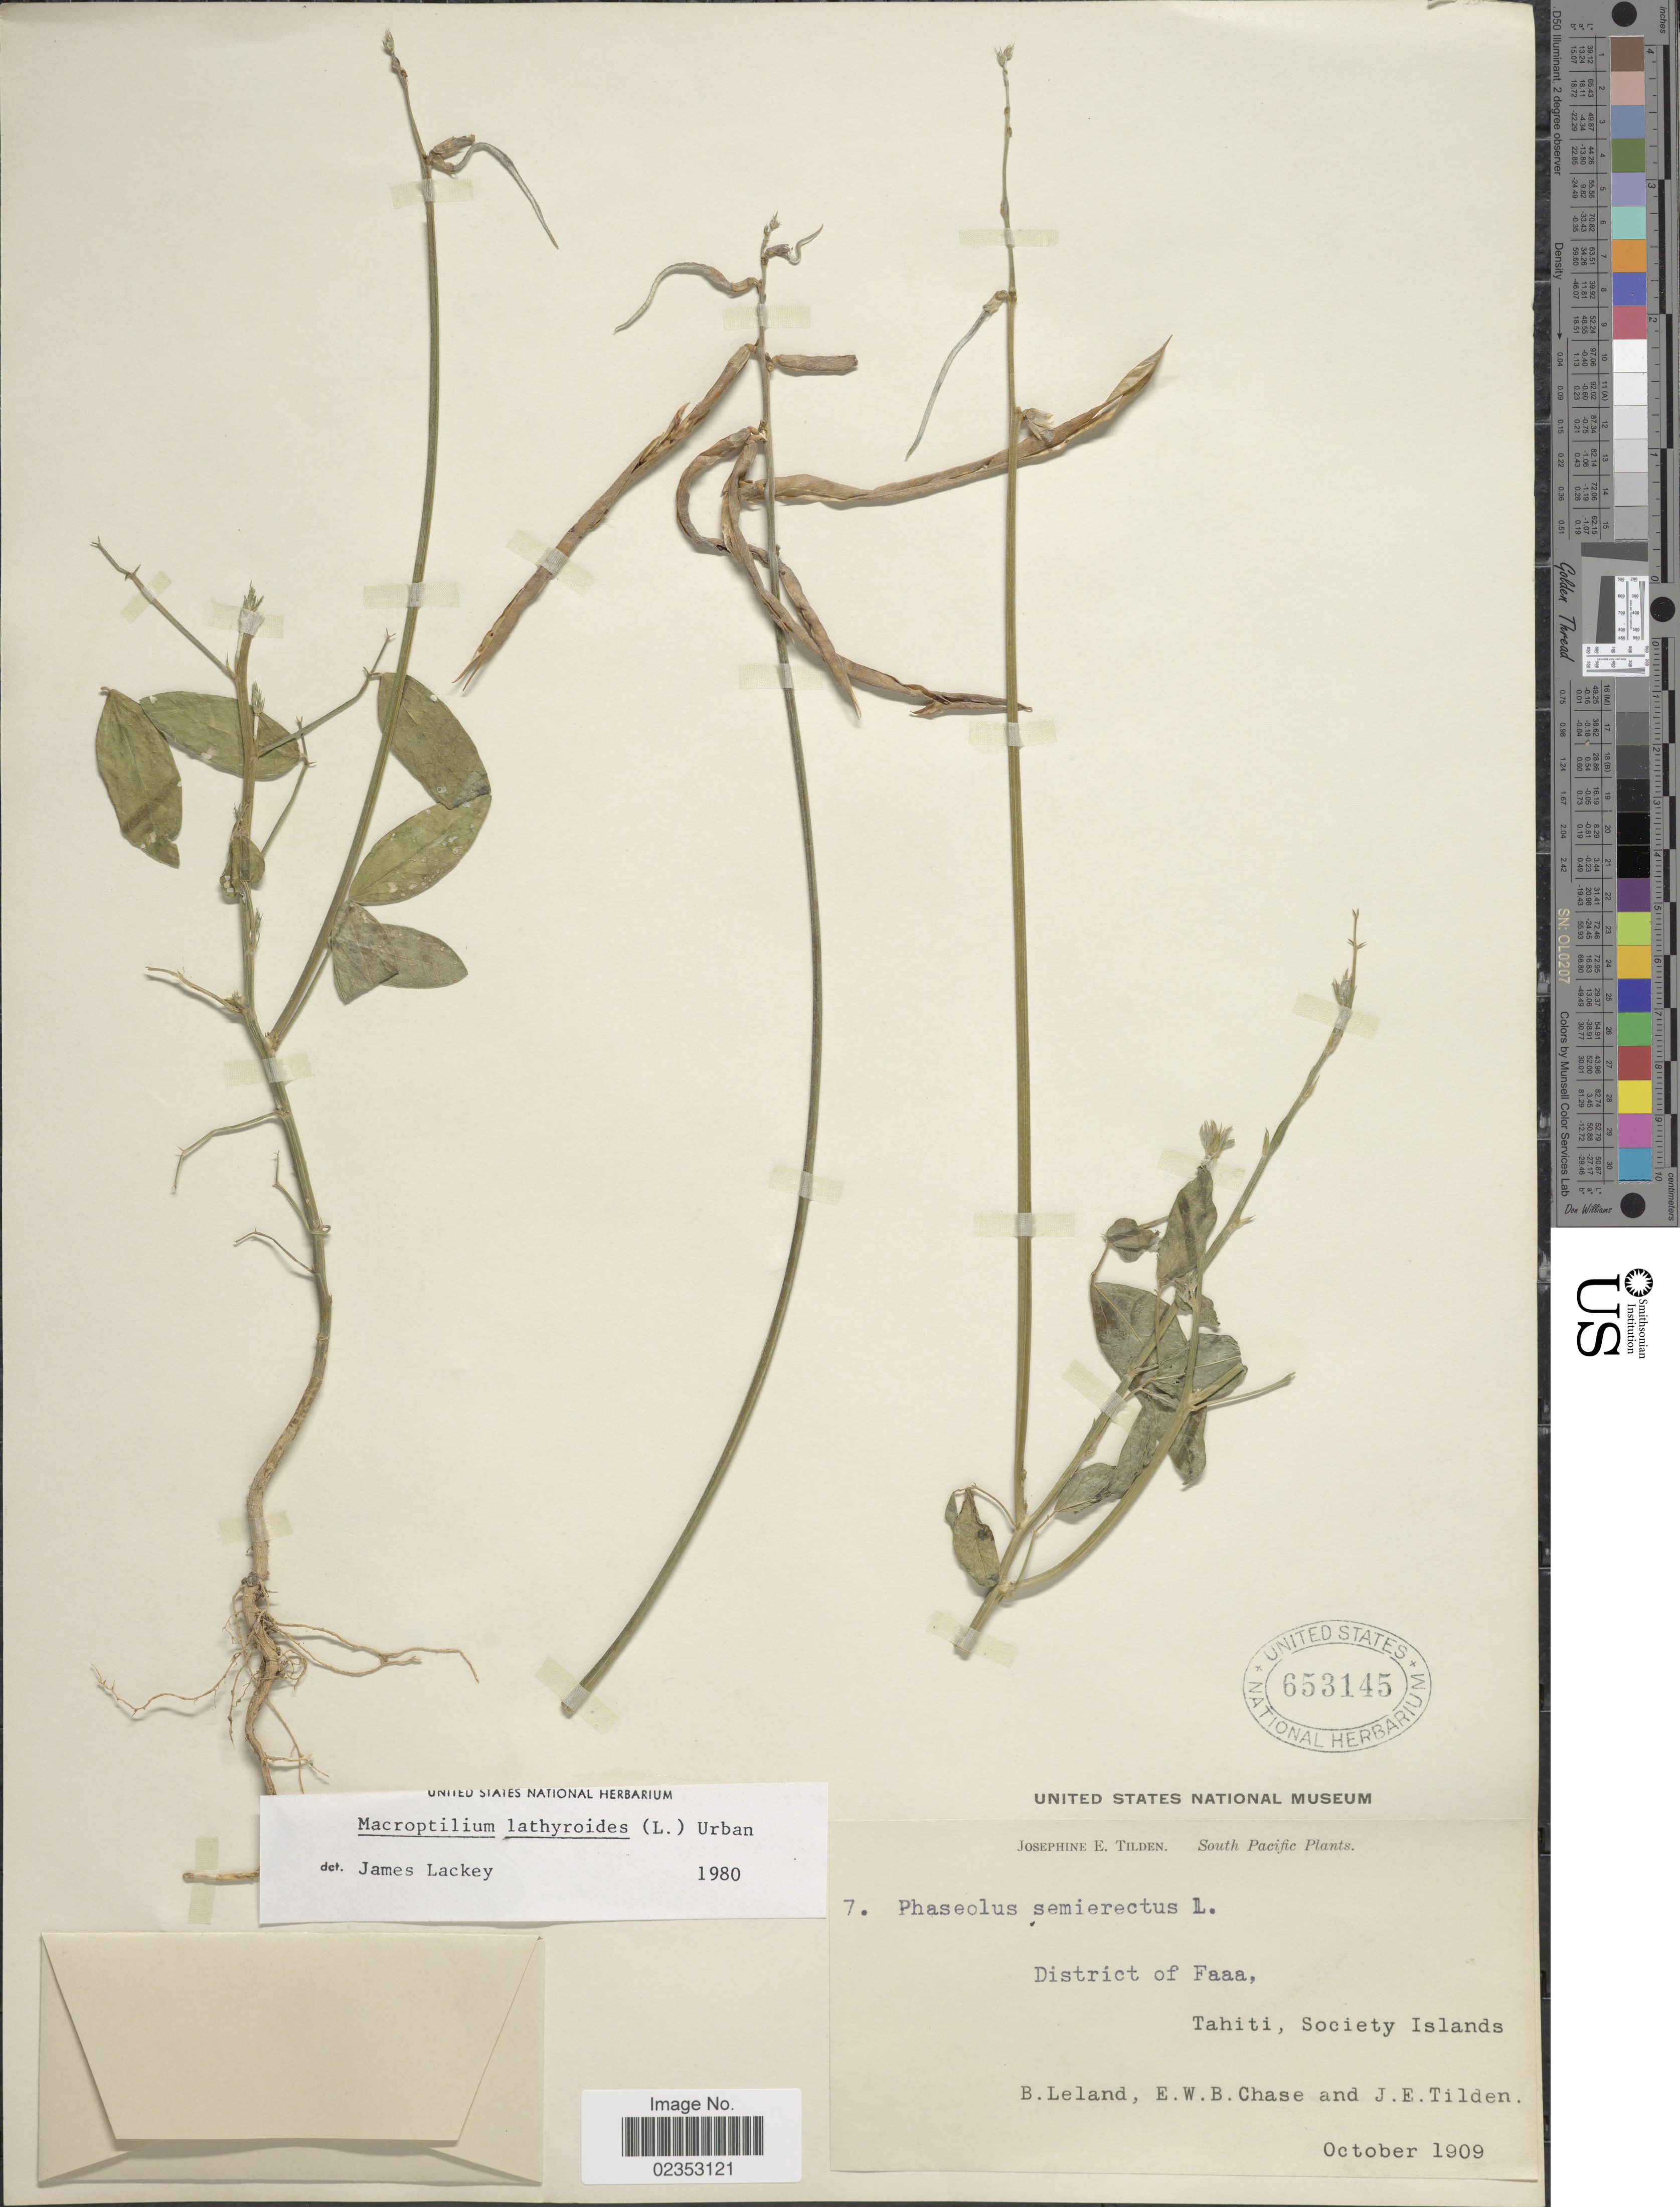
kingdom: Plantae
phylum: Tracheophyta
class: Magnoliopsida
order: Fabales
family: Fabaceae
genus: Macroptilium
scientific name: Macroptilium lathyroides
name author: (L.) Urb.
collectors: B. Leland, E. W. Chase & J. E. Tilden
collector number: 7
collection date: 1909-10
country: French Polynesia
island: Tahiti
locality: South Pacific, District of Faaa, Tahiti, Society Islands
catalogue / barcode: US 653145